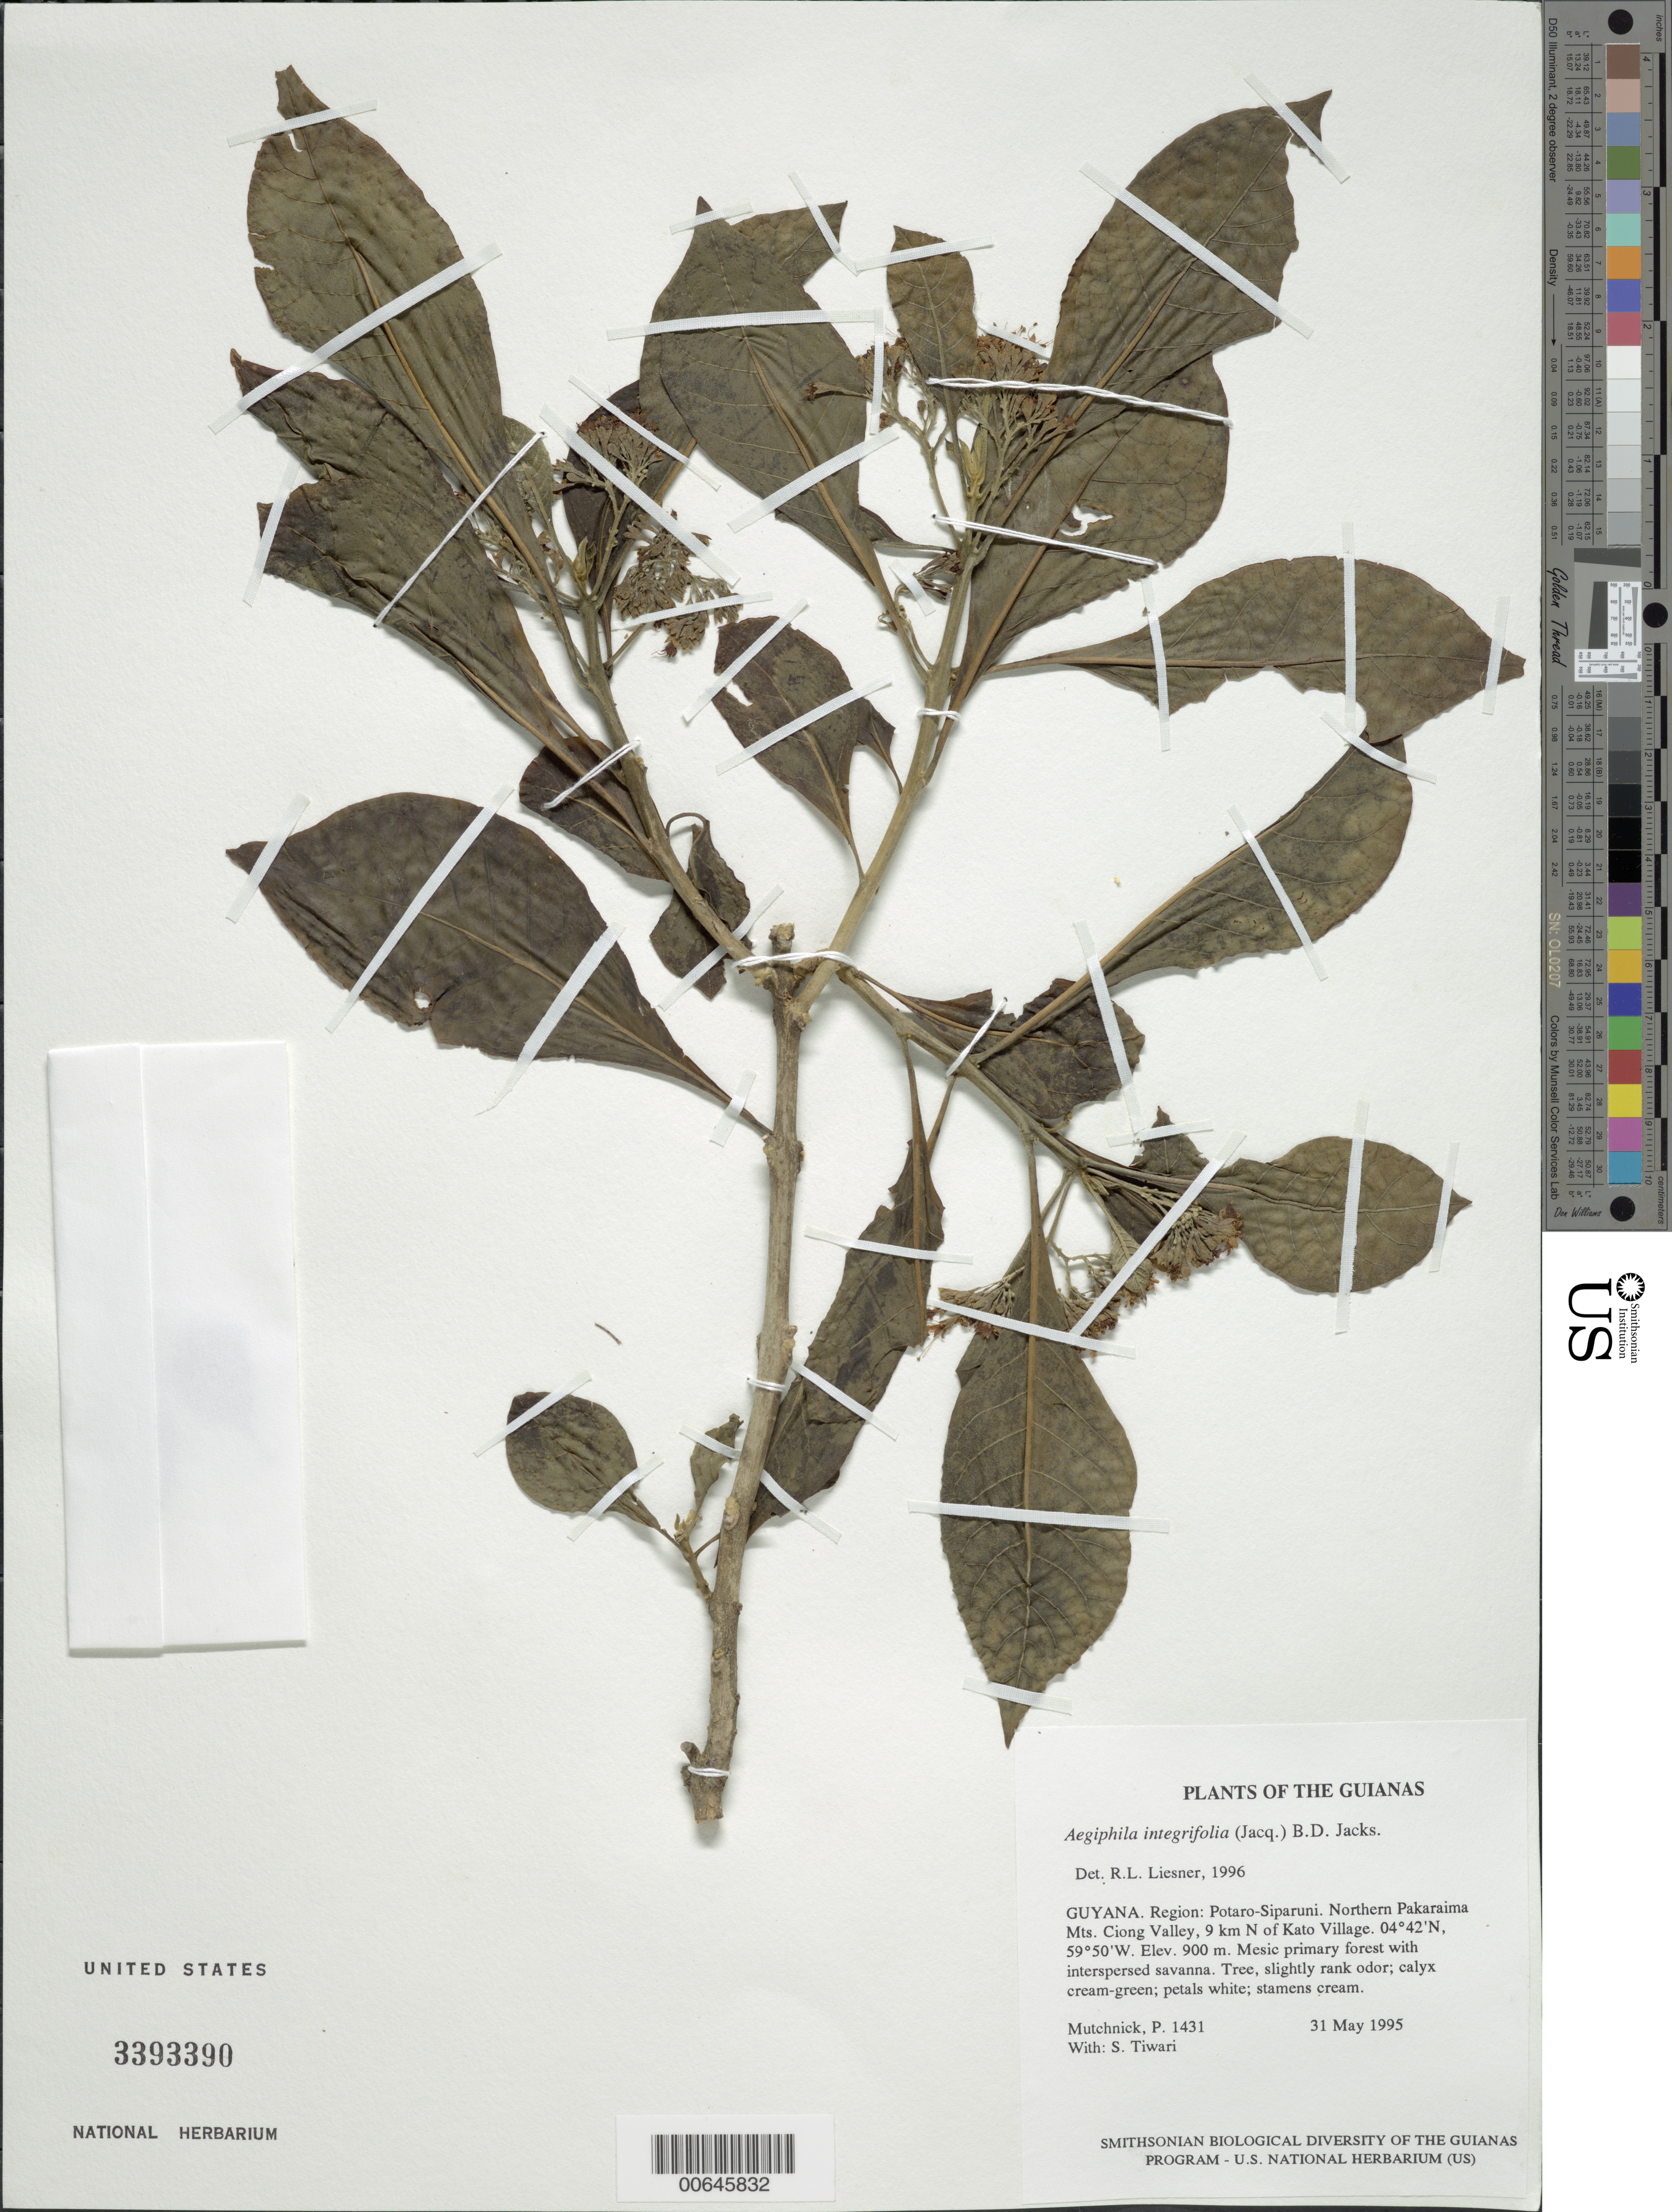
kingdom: Plantae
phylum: Tracheophyta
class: Magnoliopsida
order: Lamiales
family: Lamiaceae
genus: Aegiphila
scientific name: Aegiphila integrifolia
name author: (Jacq.) B.D. Jacks.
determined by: Liesner, R. L.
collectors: P. Mutchnick & S. Tiwari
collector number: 1431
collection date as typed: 31 May 1995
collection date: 1995-05-31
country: Guyana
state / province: Potaro-Siparuni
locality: Northern Pakaraima Mts. Ciong Valley, 9 km N of Kato Village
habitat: Mesic primary forest with interspersed savanna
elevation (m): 900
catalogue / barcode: US 3393390